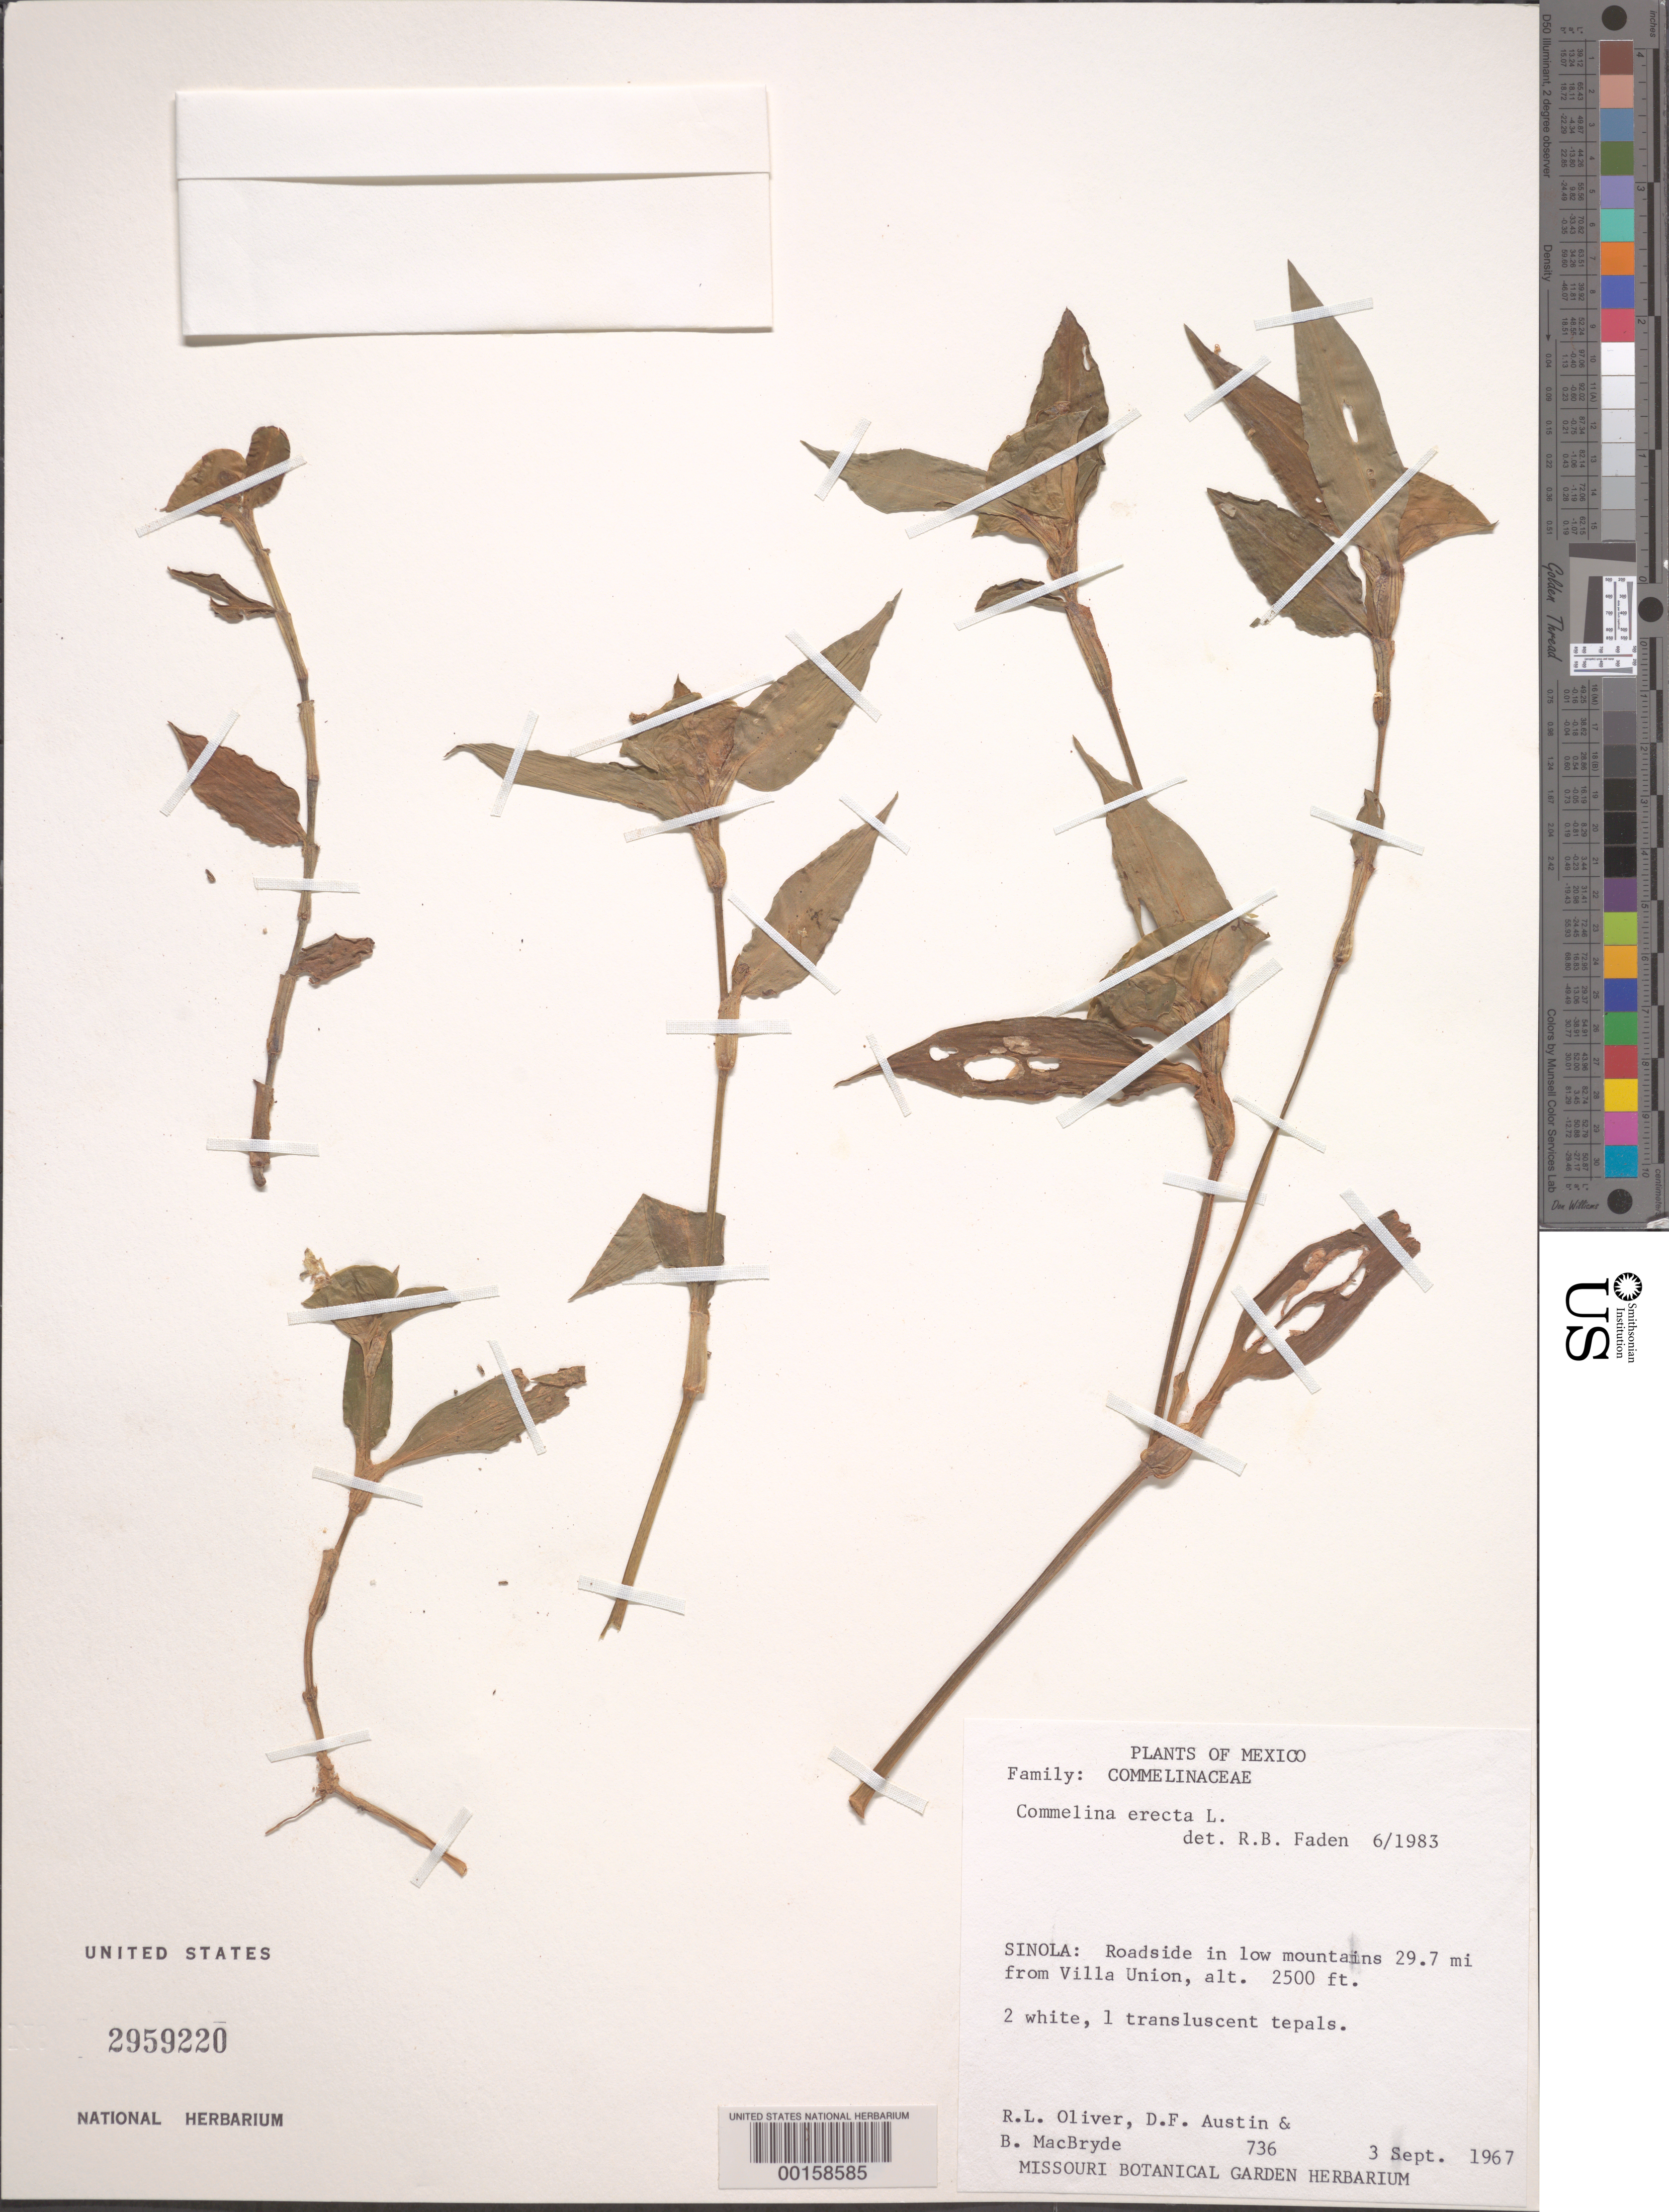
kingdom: Plantae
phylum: Tracheophyta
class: Liliopsida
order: Commelinales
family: Commelinaceae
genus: Commelina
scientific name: Commelina erecta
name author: L.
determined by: Faden, Robert B., (US), Smithsonian Institution - National Museum of Natural History (UNITED STATES)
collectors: R. L. Oliver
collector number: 736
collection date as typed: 03 Sep 1967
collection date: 1967-09-03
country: Mexico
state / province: Sinaloa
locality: Villa union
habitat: Roadside; in low mountains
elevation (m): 233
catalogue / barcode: US 2959220